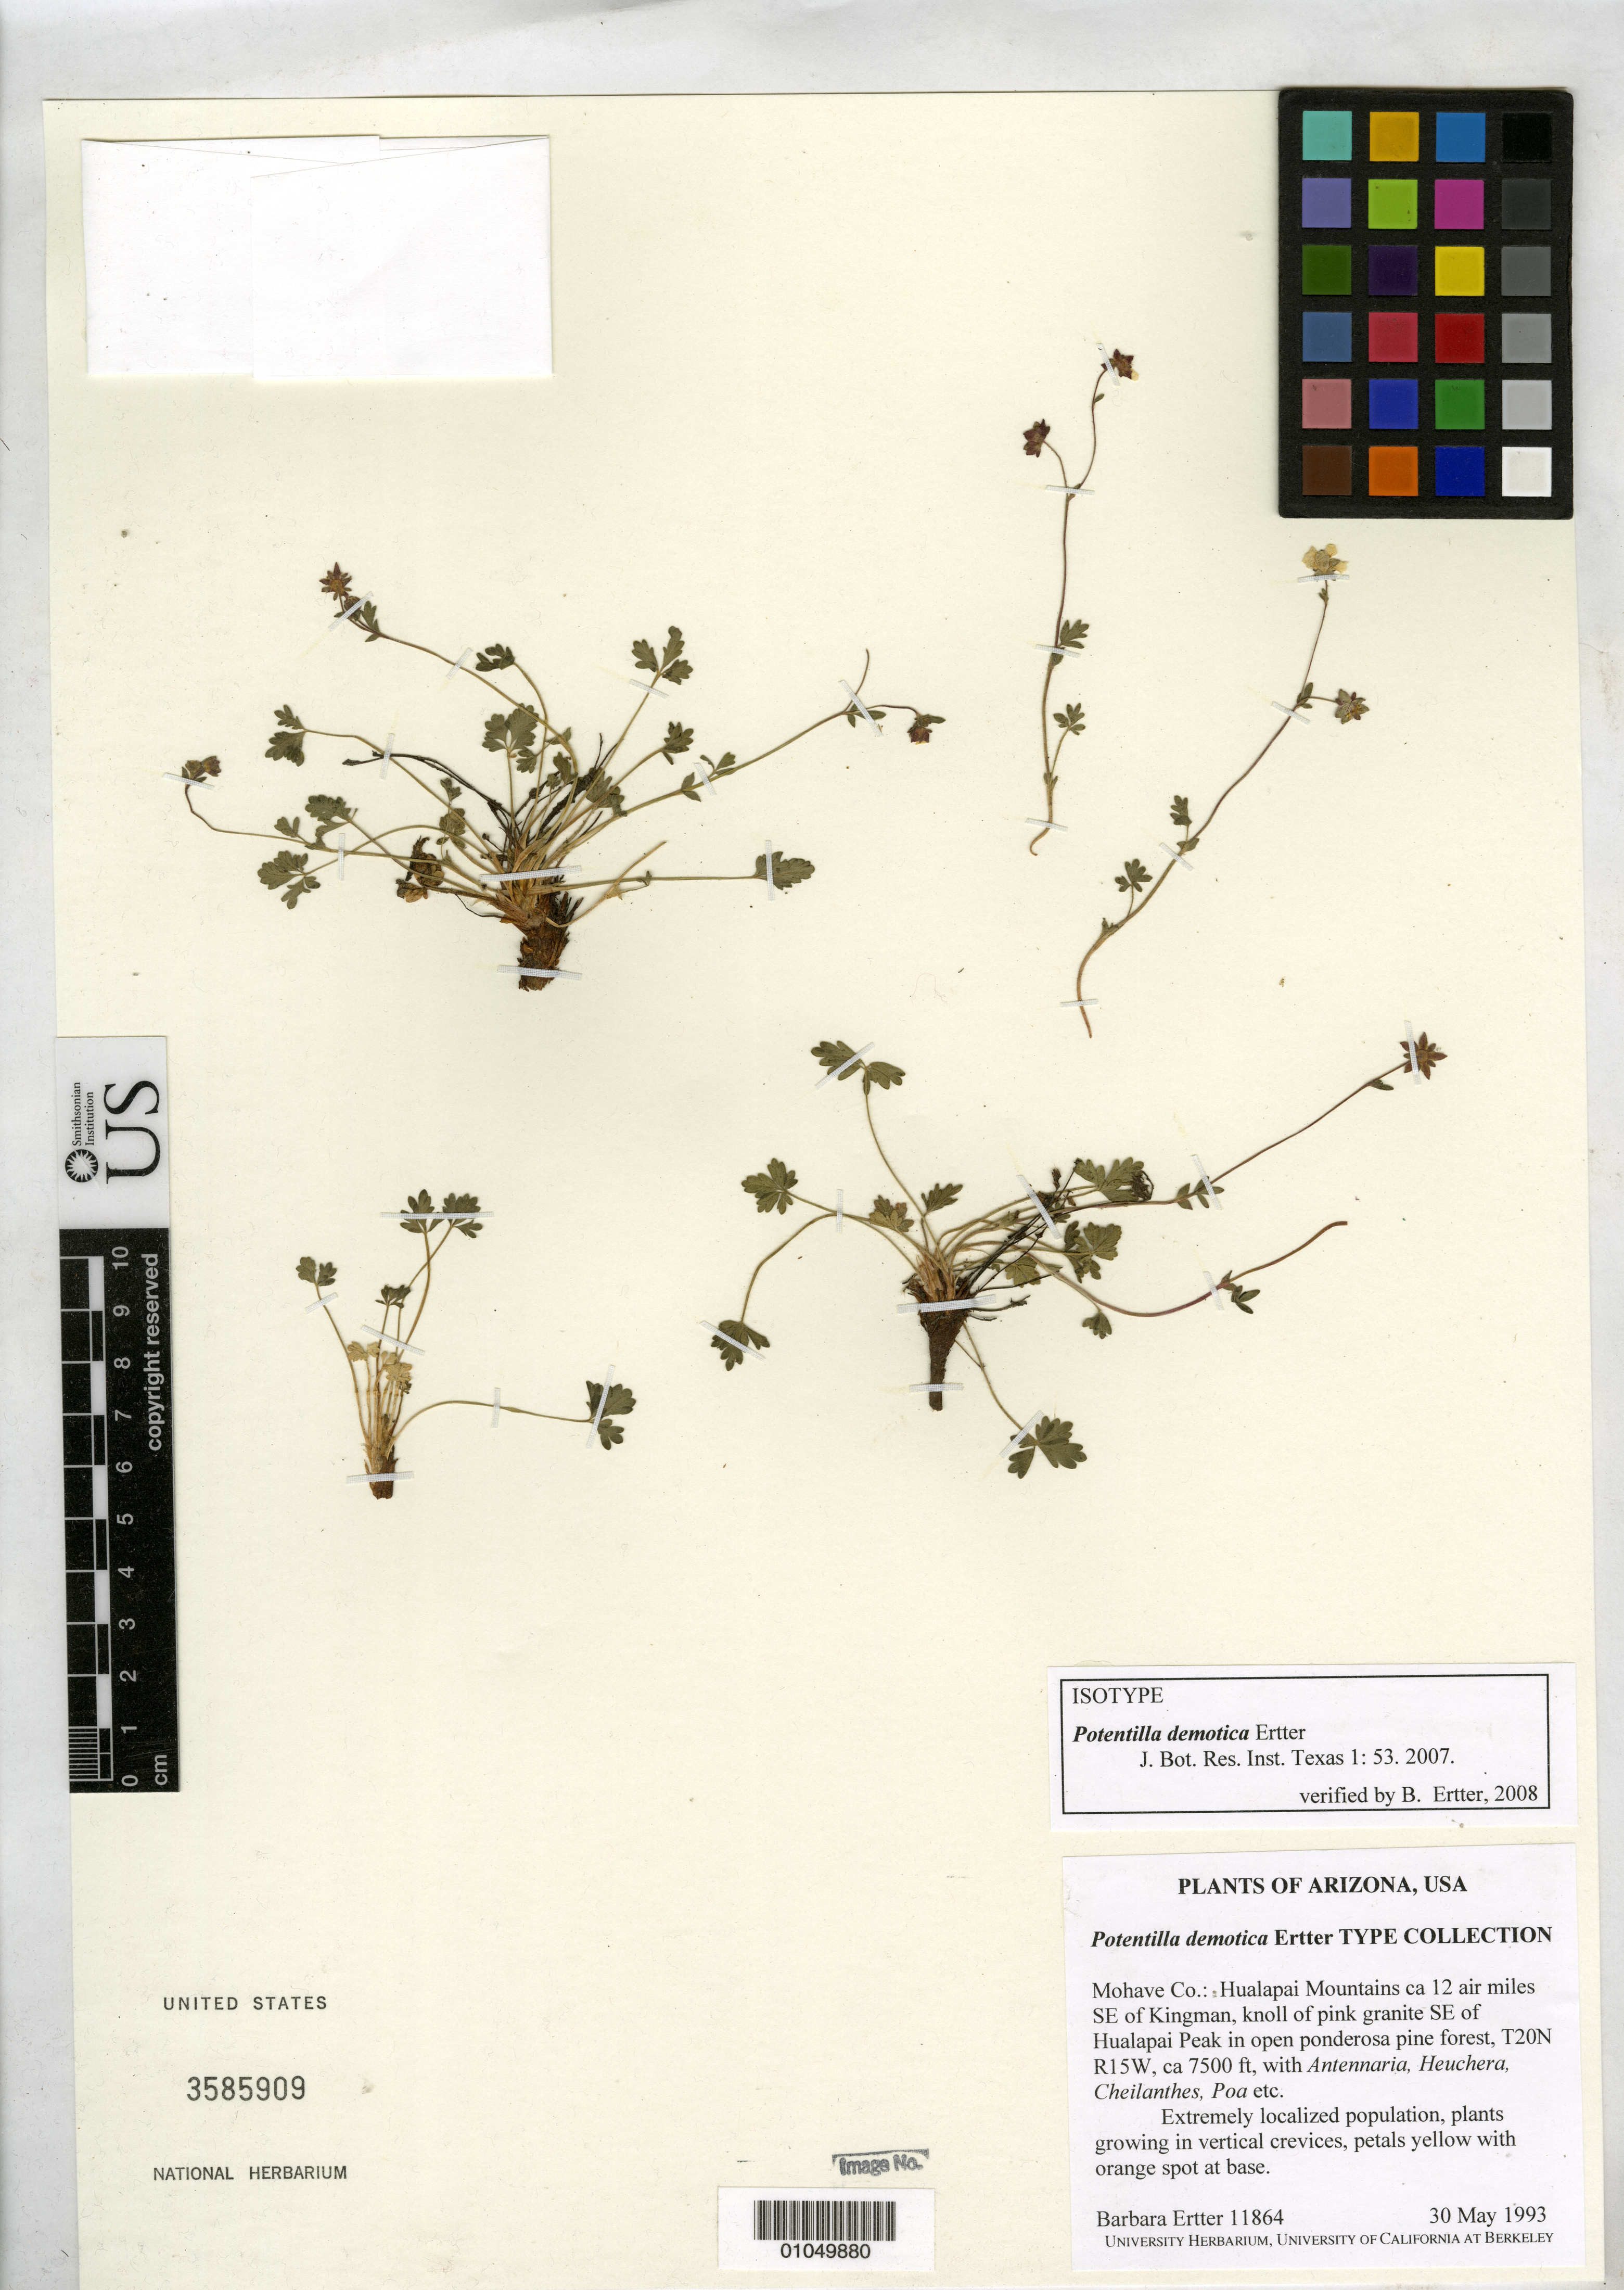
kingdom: Plantae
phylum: Tracheophyta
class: Magnoliopsida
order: Rosales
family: Rosaceae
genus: Potentilla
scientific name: Potentilla demotica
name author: Ertter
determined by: Ertter, Barbara J.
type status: Isotype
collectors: B. Ertter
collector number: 11864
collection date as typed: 30 May 1993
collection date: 1993-05-30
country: United States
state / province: Arizona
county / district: Mohave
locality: Mohave Co.: Hualapai Mountains ca. 12 air miles SE of Kingman, knoll of pink granite SE of Hualapai Peak.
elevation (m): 2286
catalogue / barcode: US 3585909